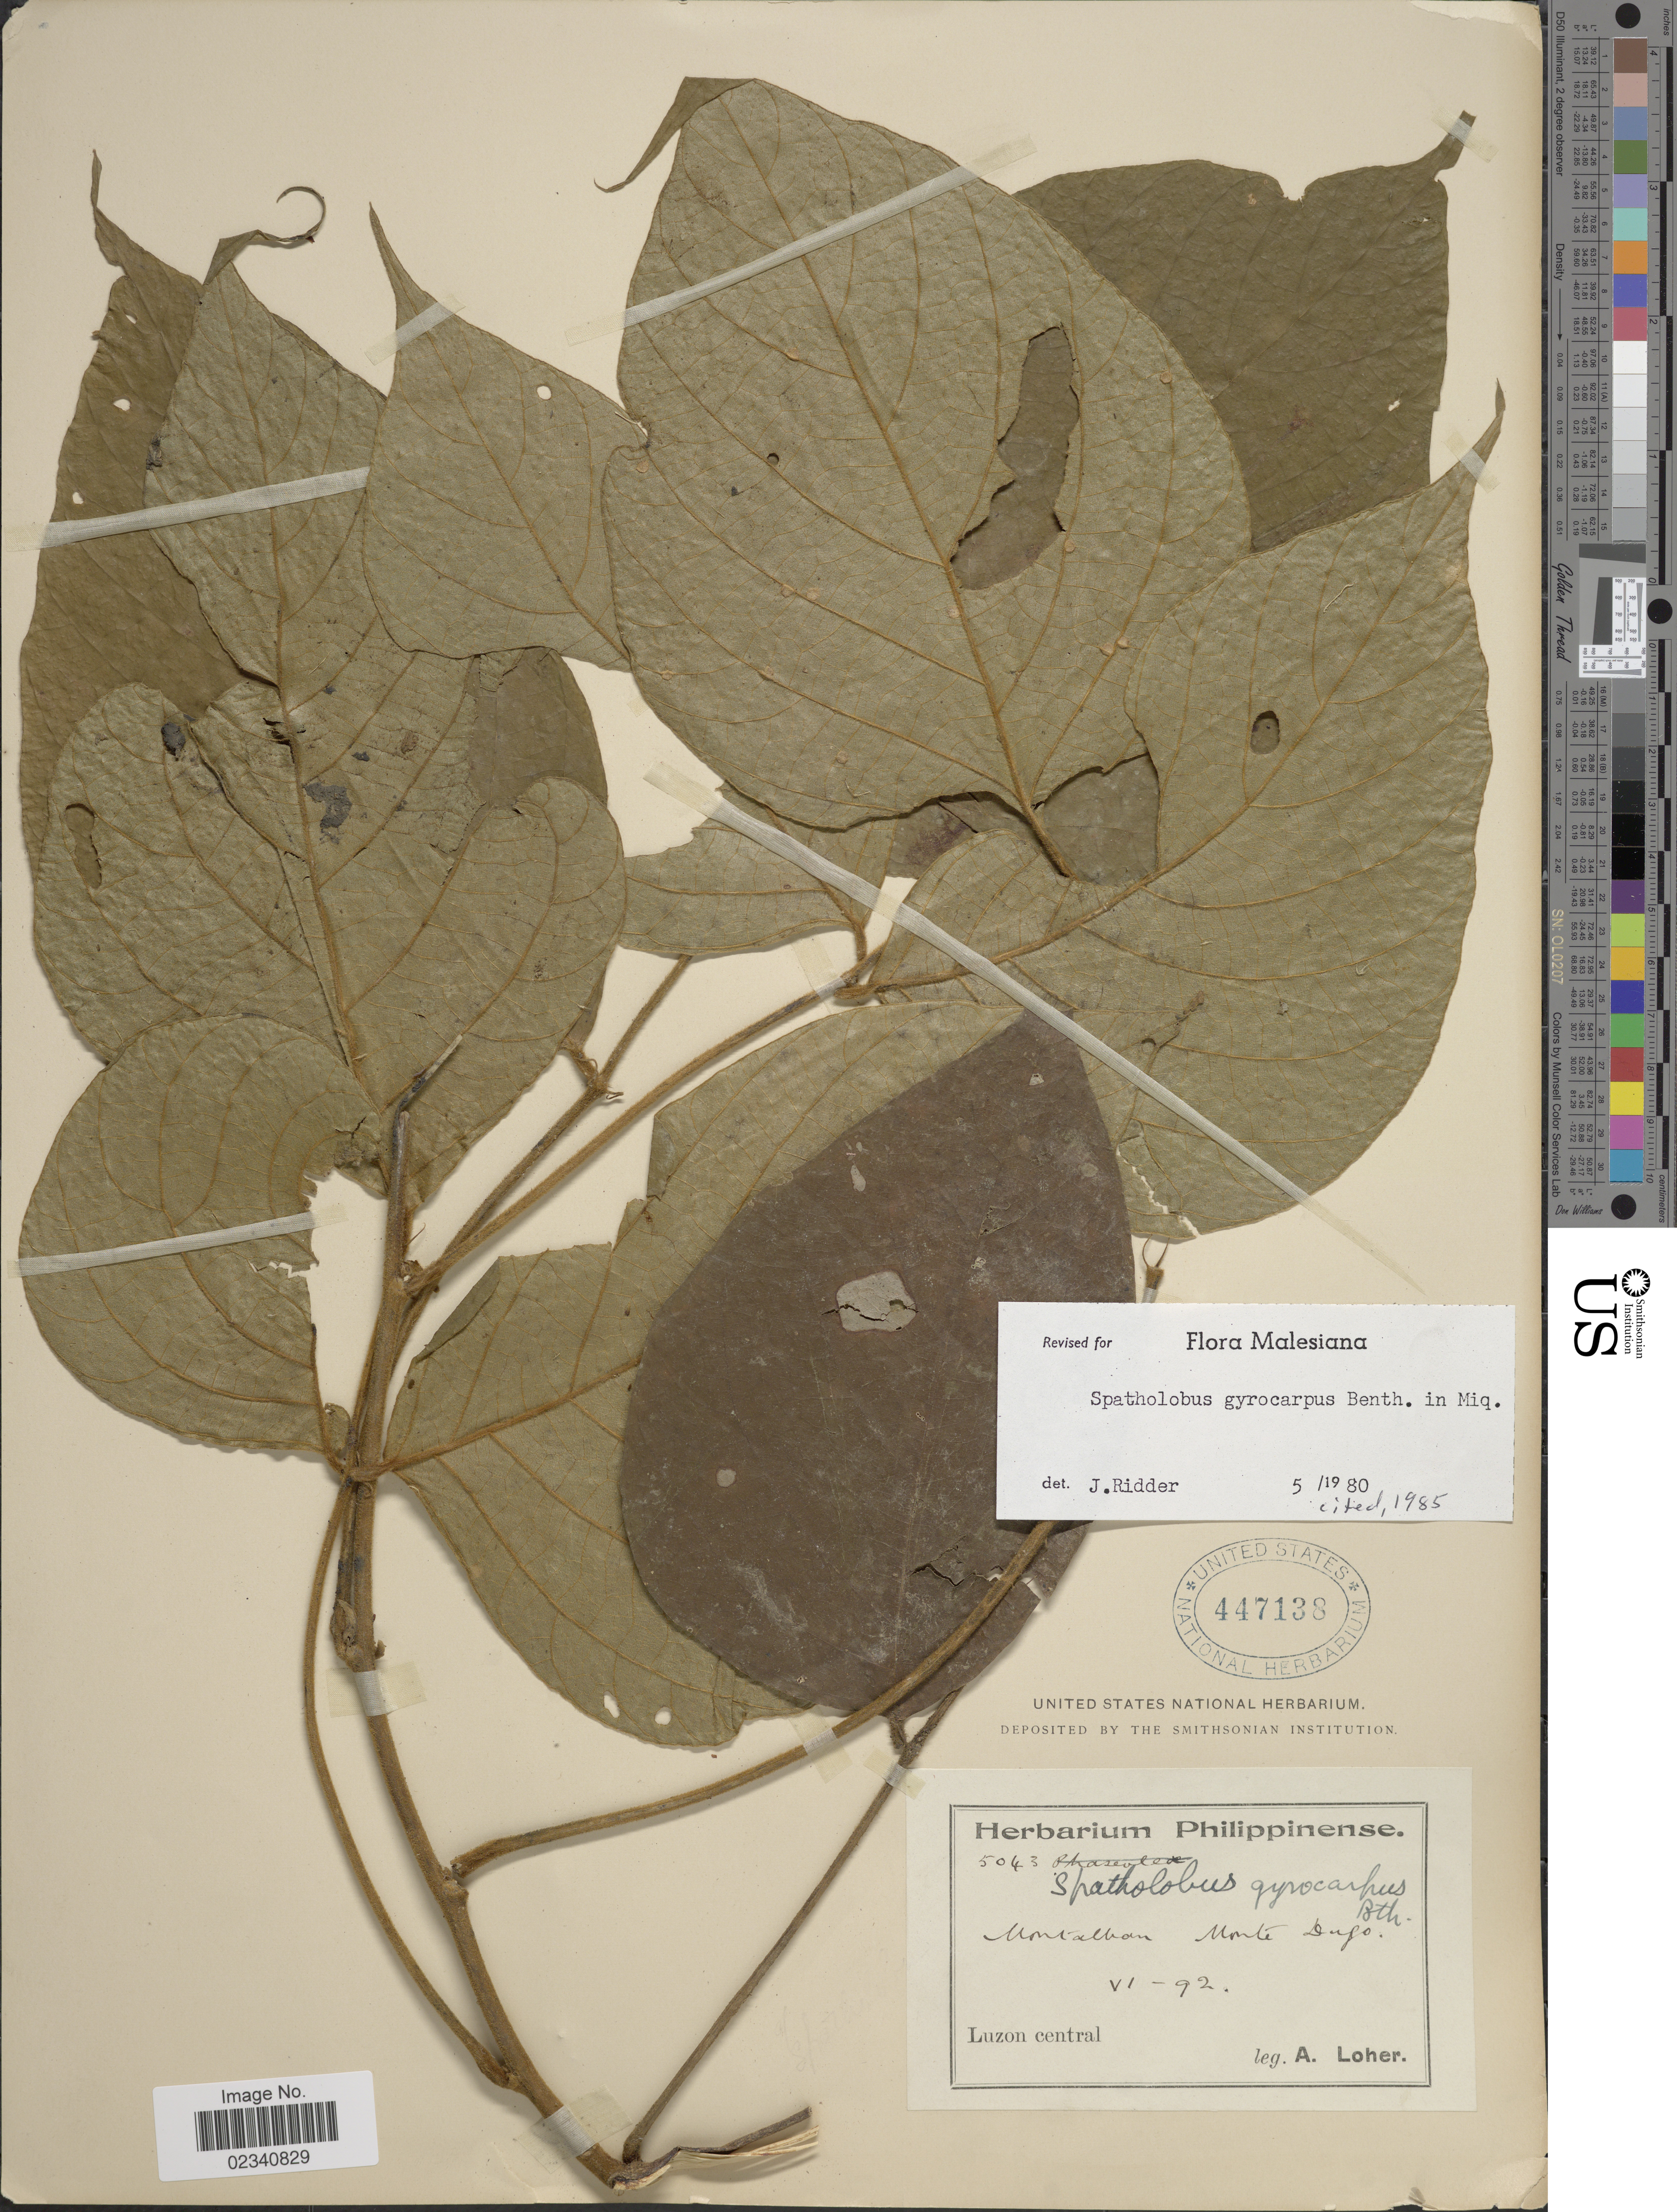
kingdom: Plantae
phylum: Tracheophyta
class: Magnoliopsida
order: Fabales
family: Fabaceae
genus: Spatholobus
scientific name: Spatholobus gyrocarpus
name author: Benth.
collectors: A. Loher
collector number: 5043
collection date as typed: Transcribed d/m/y: /6/92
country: Philippines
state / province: Central Luzon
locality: Montalhan, Monte Dugo, Luzon Central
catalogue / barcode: US 447138